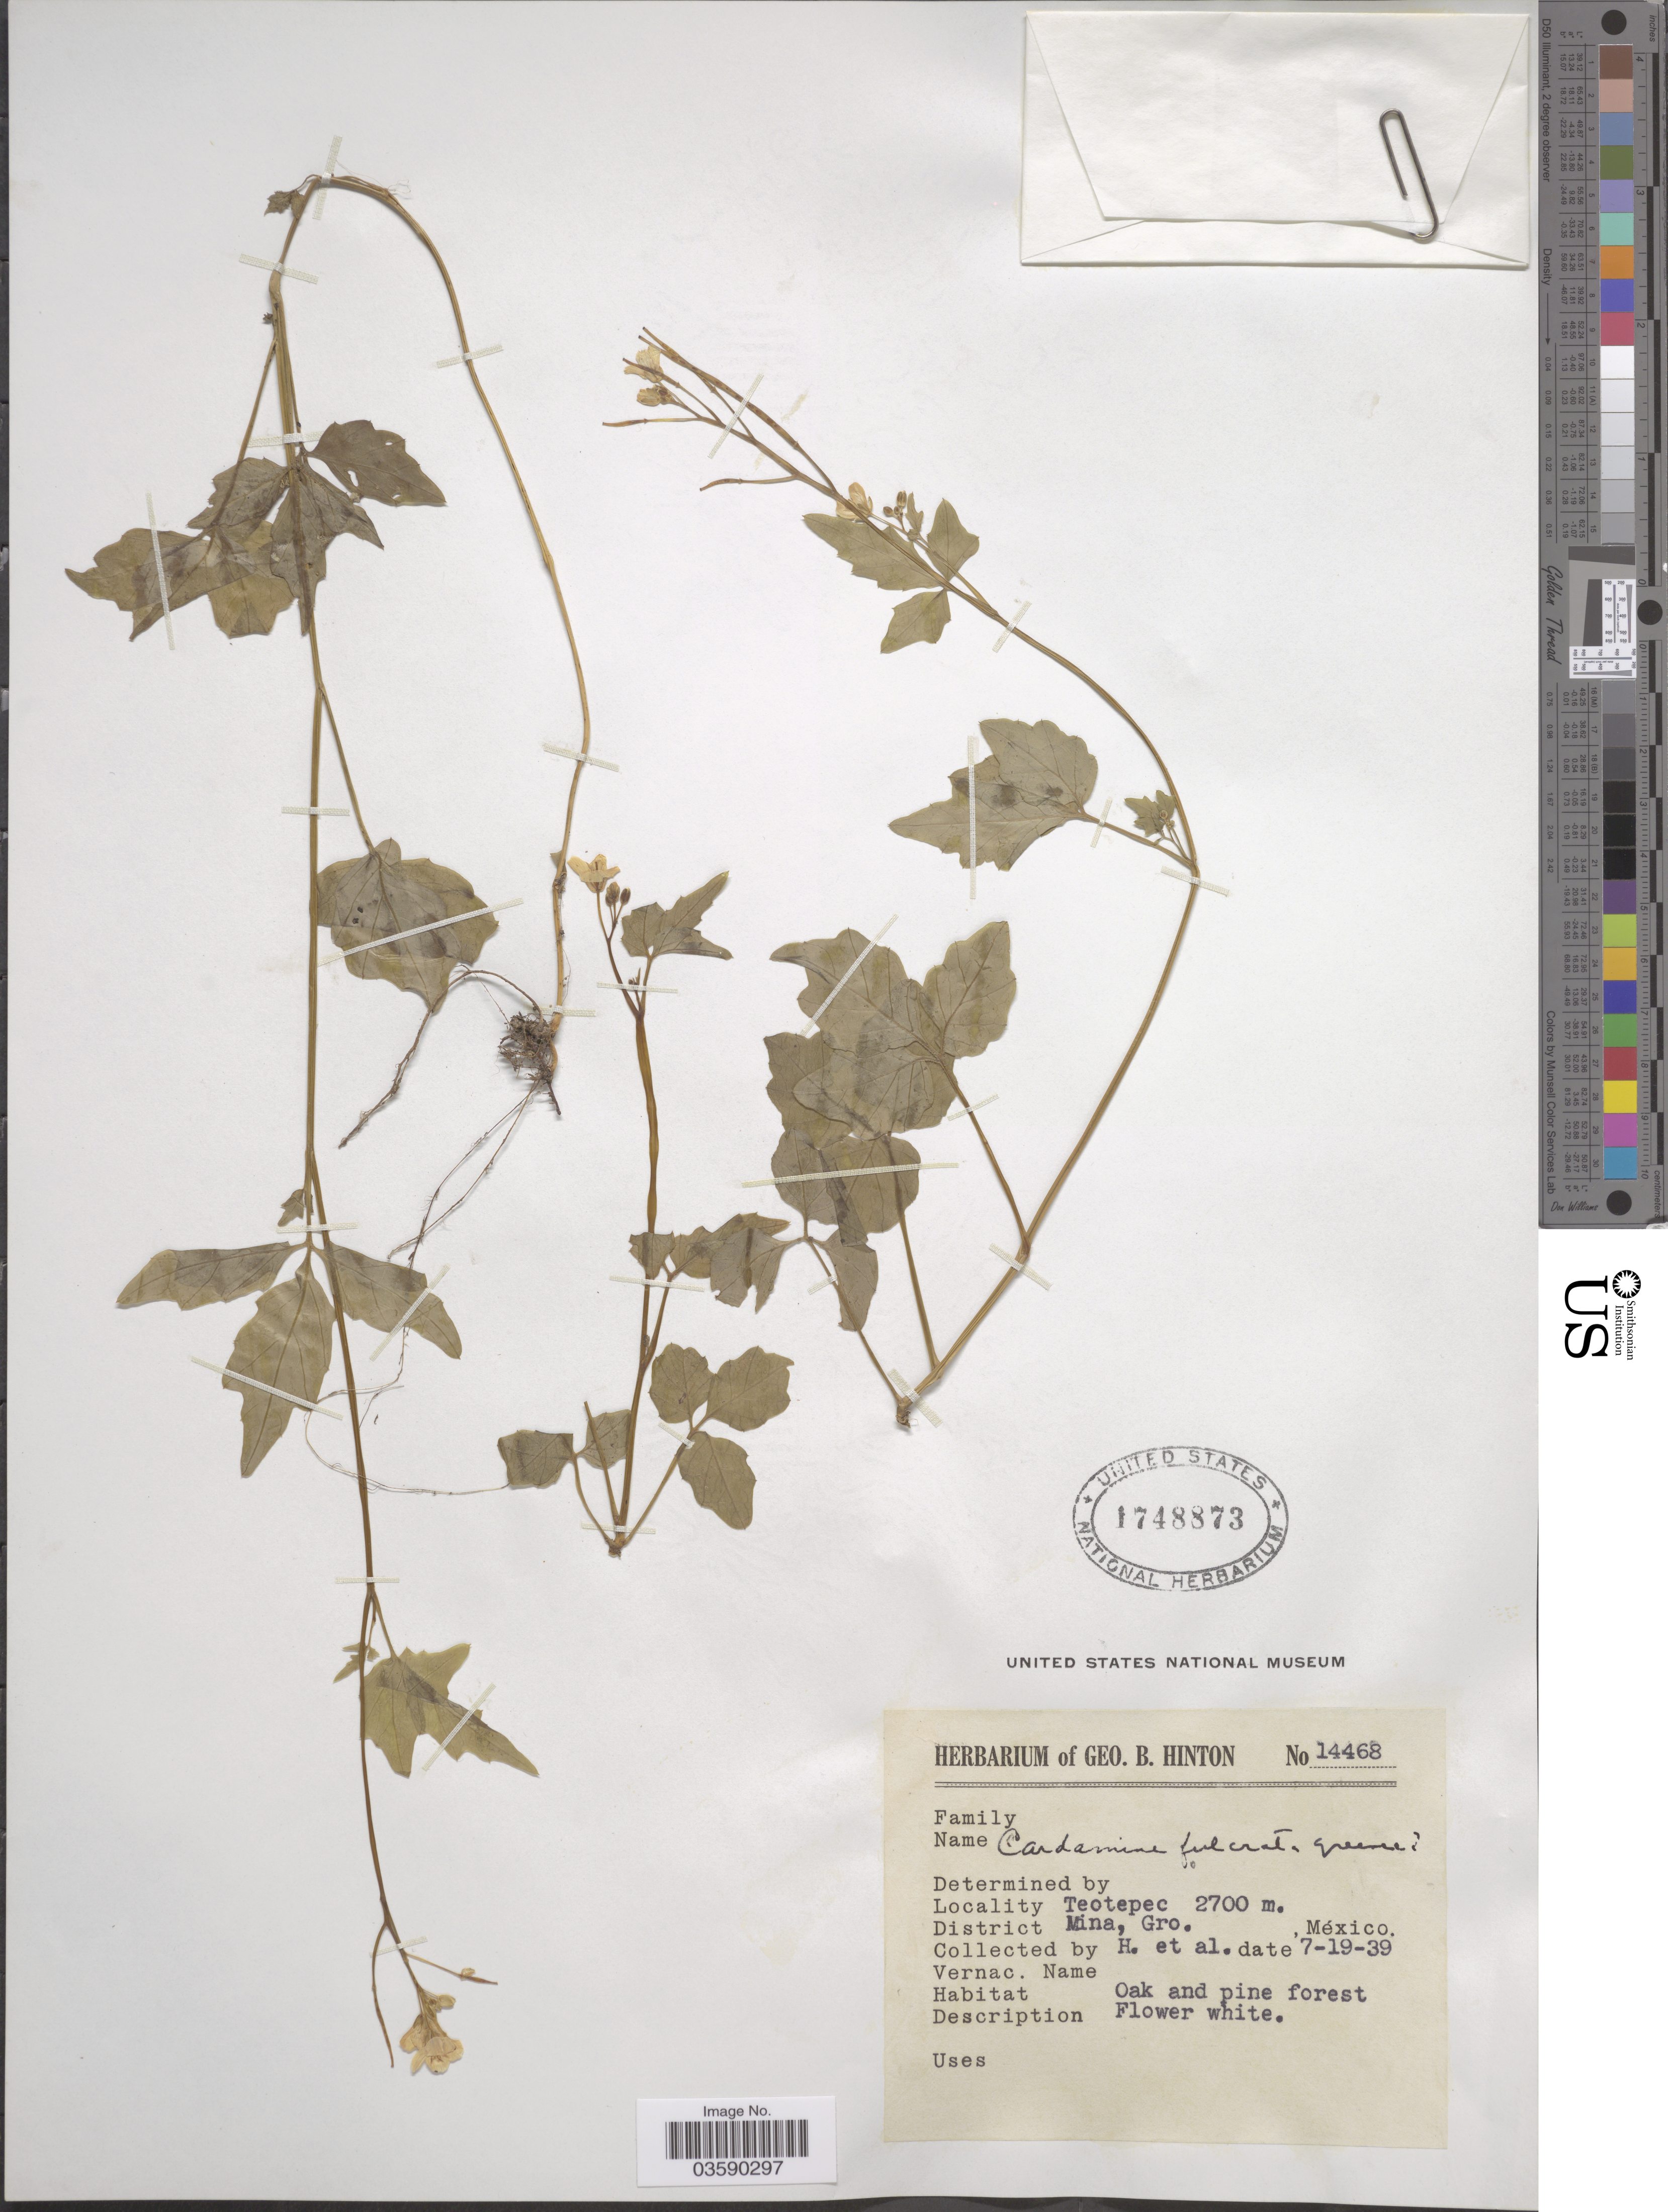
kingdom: Plantae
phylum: Tracheophyta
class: Magnoliopsida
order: Brassicales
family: Brassicaceae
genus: Cardamine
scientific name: Cardamine fulcrata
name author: Greene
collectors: G. B. Hinton & et al.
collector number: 14468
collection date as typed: Transcribed d/m/y: 19/7/39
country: Mexico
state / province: Guerrero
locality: Teotepec. Mina, Gro.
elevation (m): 2700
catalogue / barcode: US 1748873